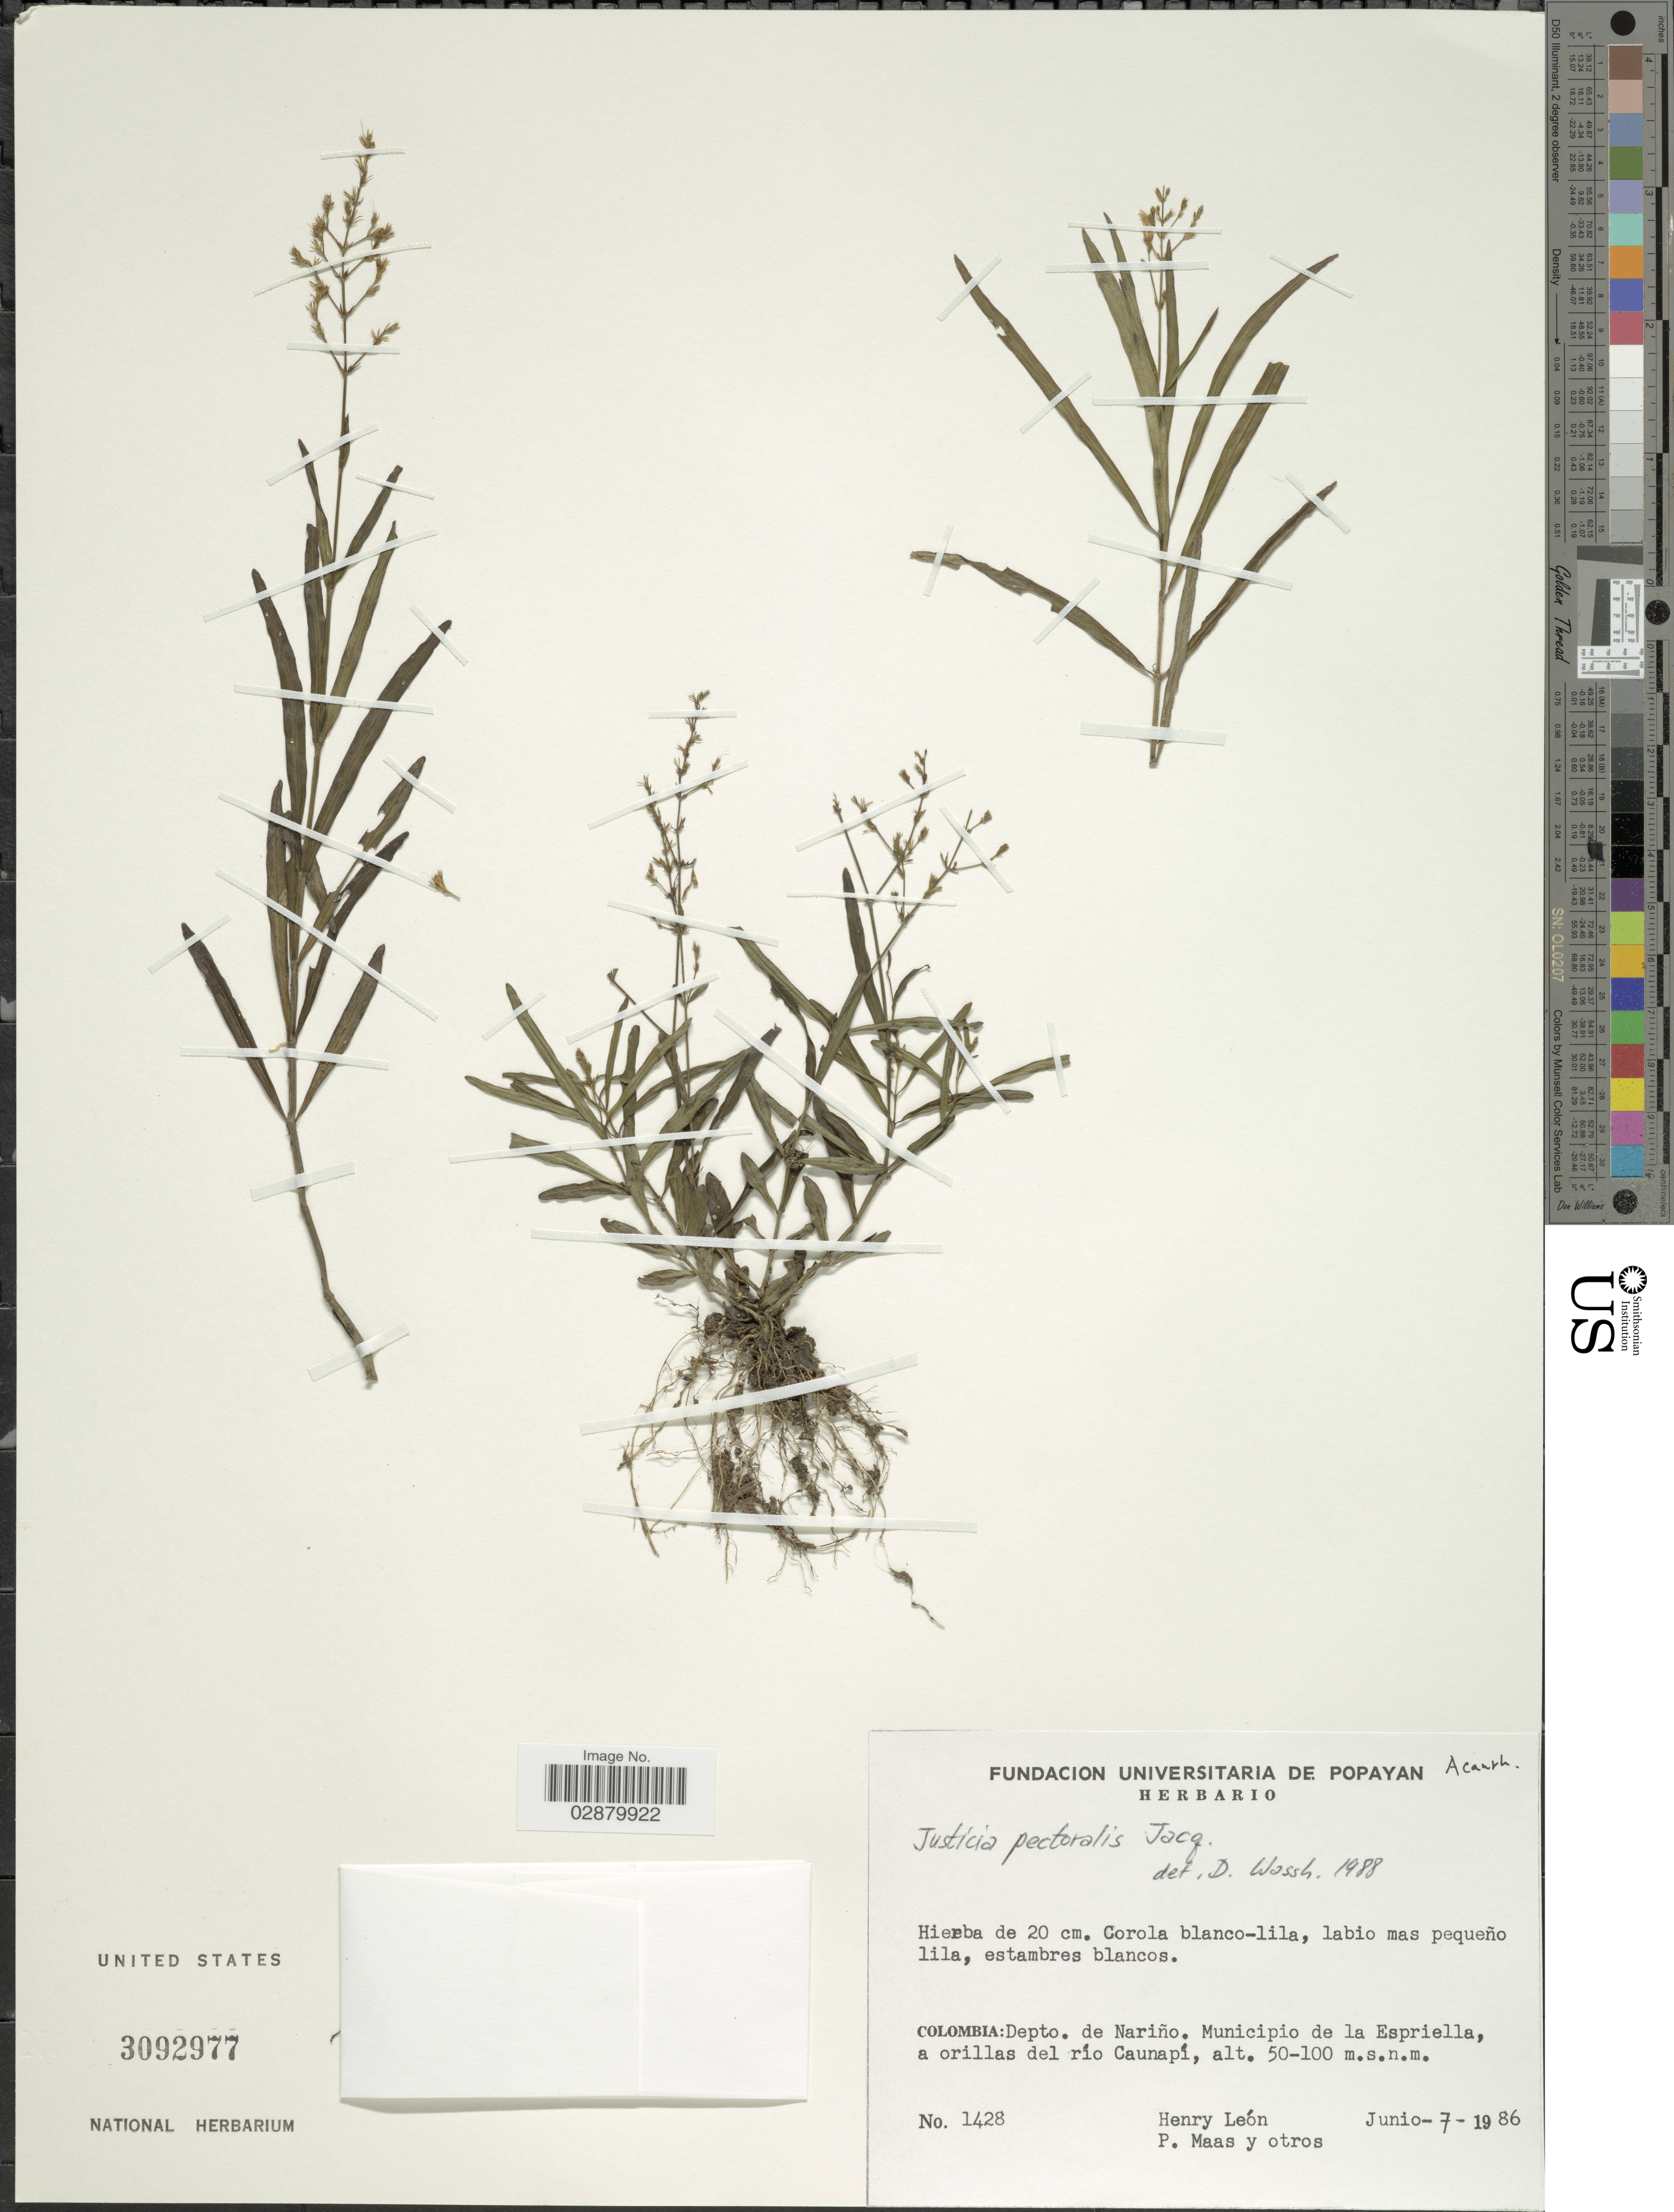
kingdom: Plantae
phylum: Tracheophyta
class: Magnoliopsida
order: Lamiales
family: Acanthaceae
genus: Justicia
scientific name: Justicia pectoralis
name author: Jacq.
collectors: Henry Leon, P. Maas & et al.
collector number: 1428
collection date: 1986-06-07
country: Colombia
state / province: Nariño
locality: Depto. de Nariño. Municipio de la Espriella, a orillas del río Caunapí.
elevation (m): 50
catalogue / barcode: US 30292977